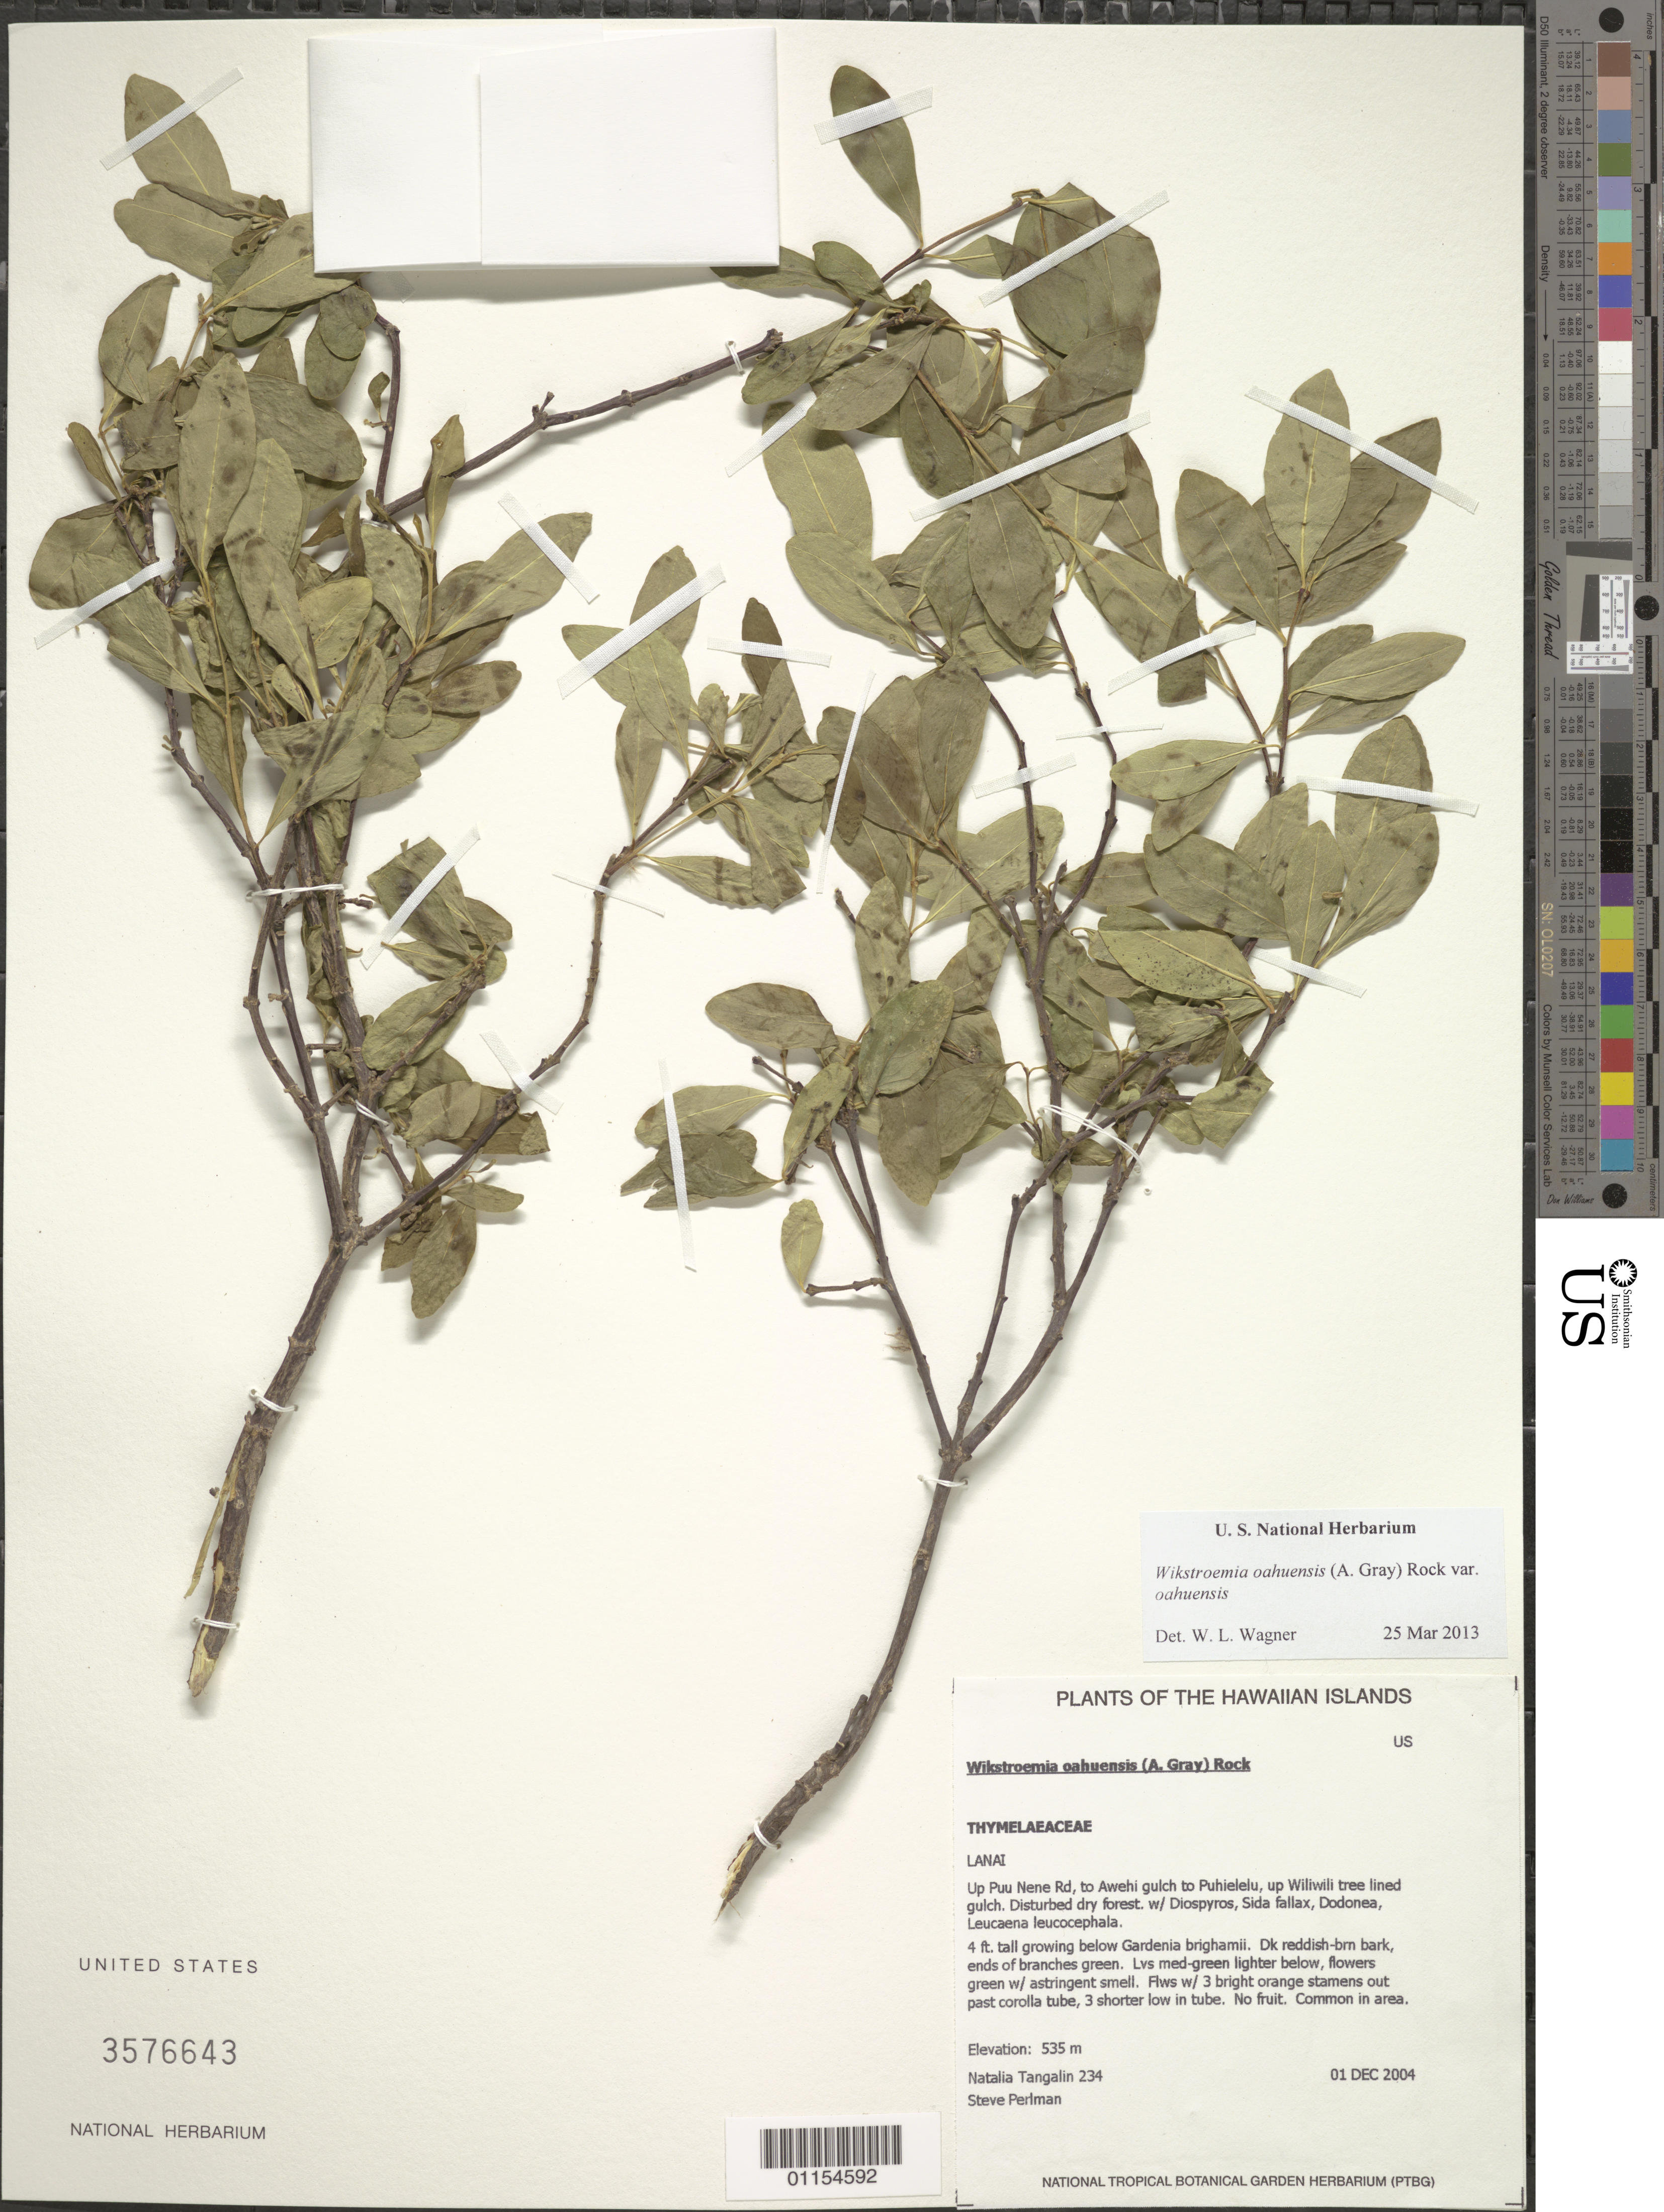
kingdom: Plantae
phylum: Tracheophyta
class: Magnoliopsida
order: Malvales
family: Thymelaeaceae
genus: Wikstroemia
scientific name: Wikstroemia oahuensis var. oahuensis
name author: (A. Gray) Rock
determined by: Wagner, W. L., (BOT), Smithsonian Institution - National Museum of Natural History (UNITED STATES)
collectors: N. Tangalin & S. P. Perlman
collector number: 234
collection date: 2004-12-01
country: United States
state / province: Hawaii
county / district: Maui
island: Lana'i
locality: Up Pu'u Nene road, to Awehi Gulch to Puhielelu, up Wiliwili tree lined gulch.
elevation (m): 535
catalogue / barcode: US 3576643